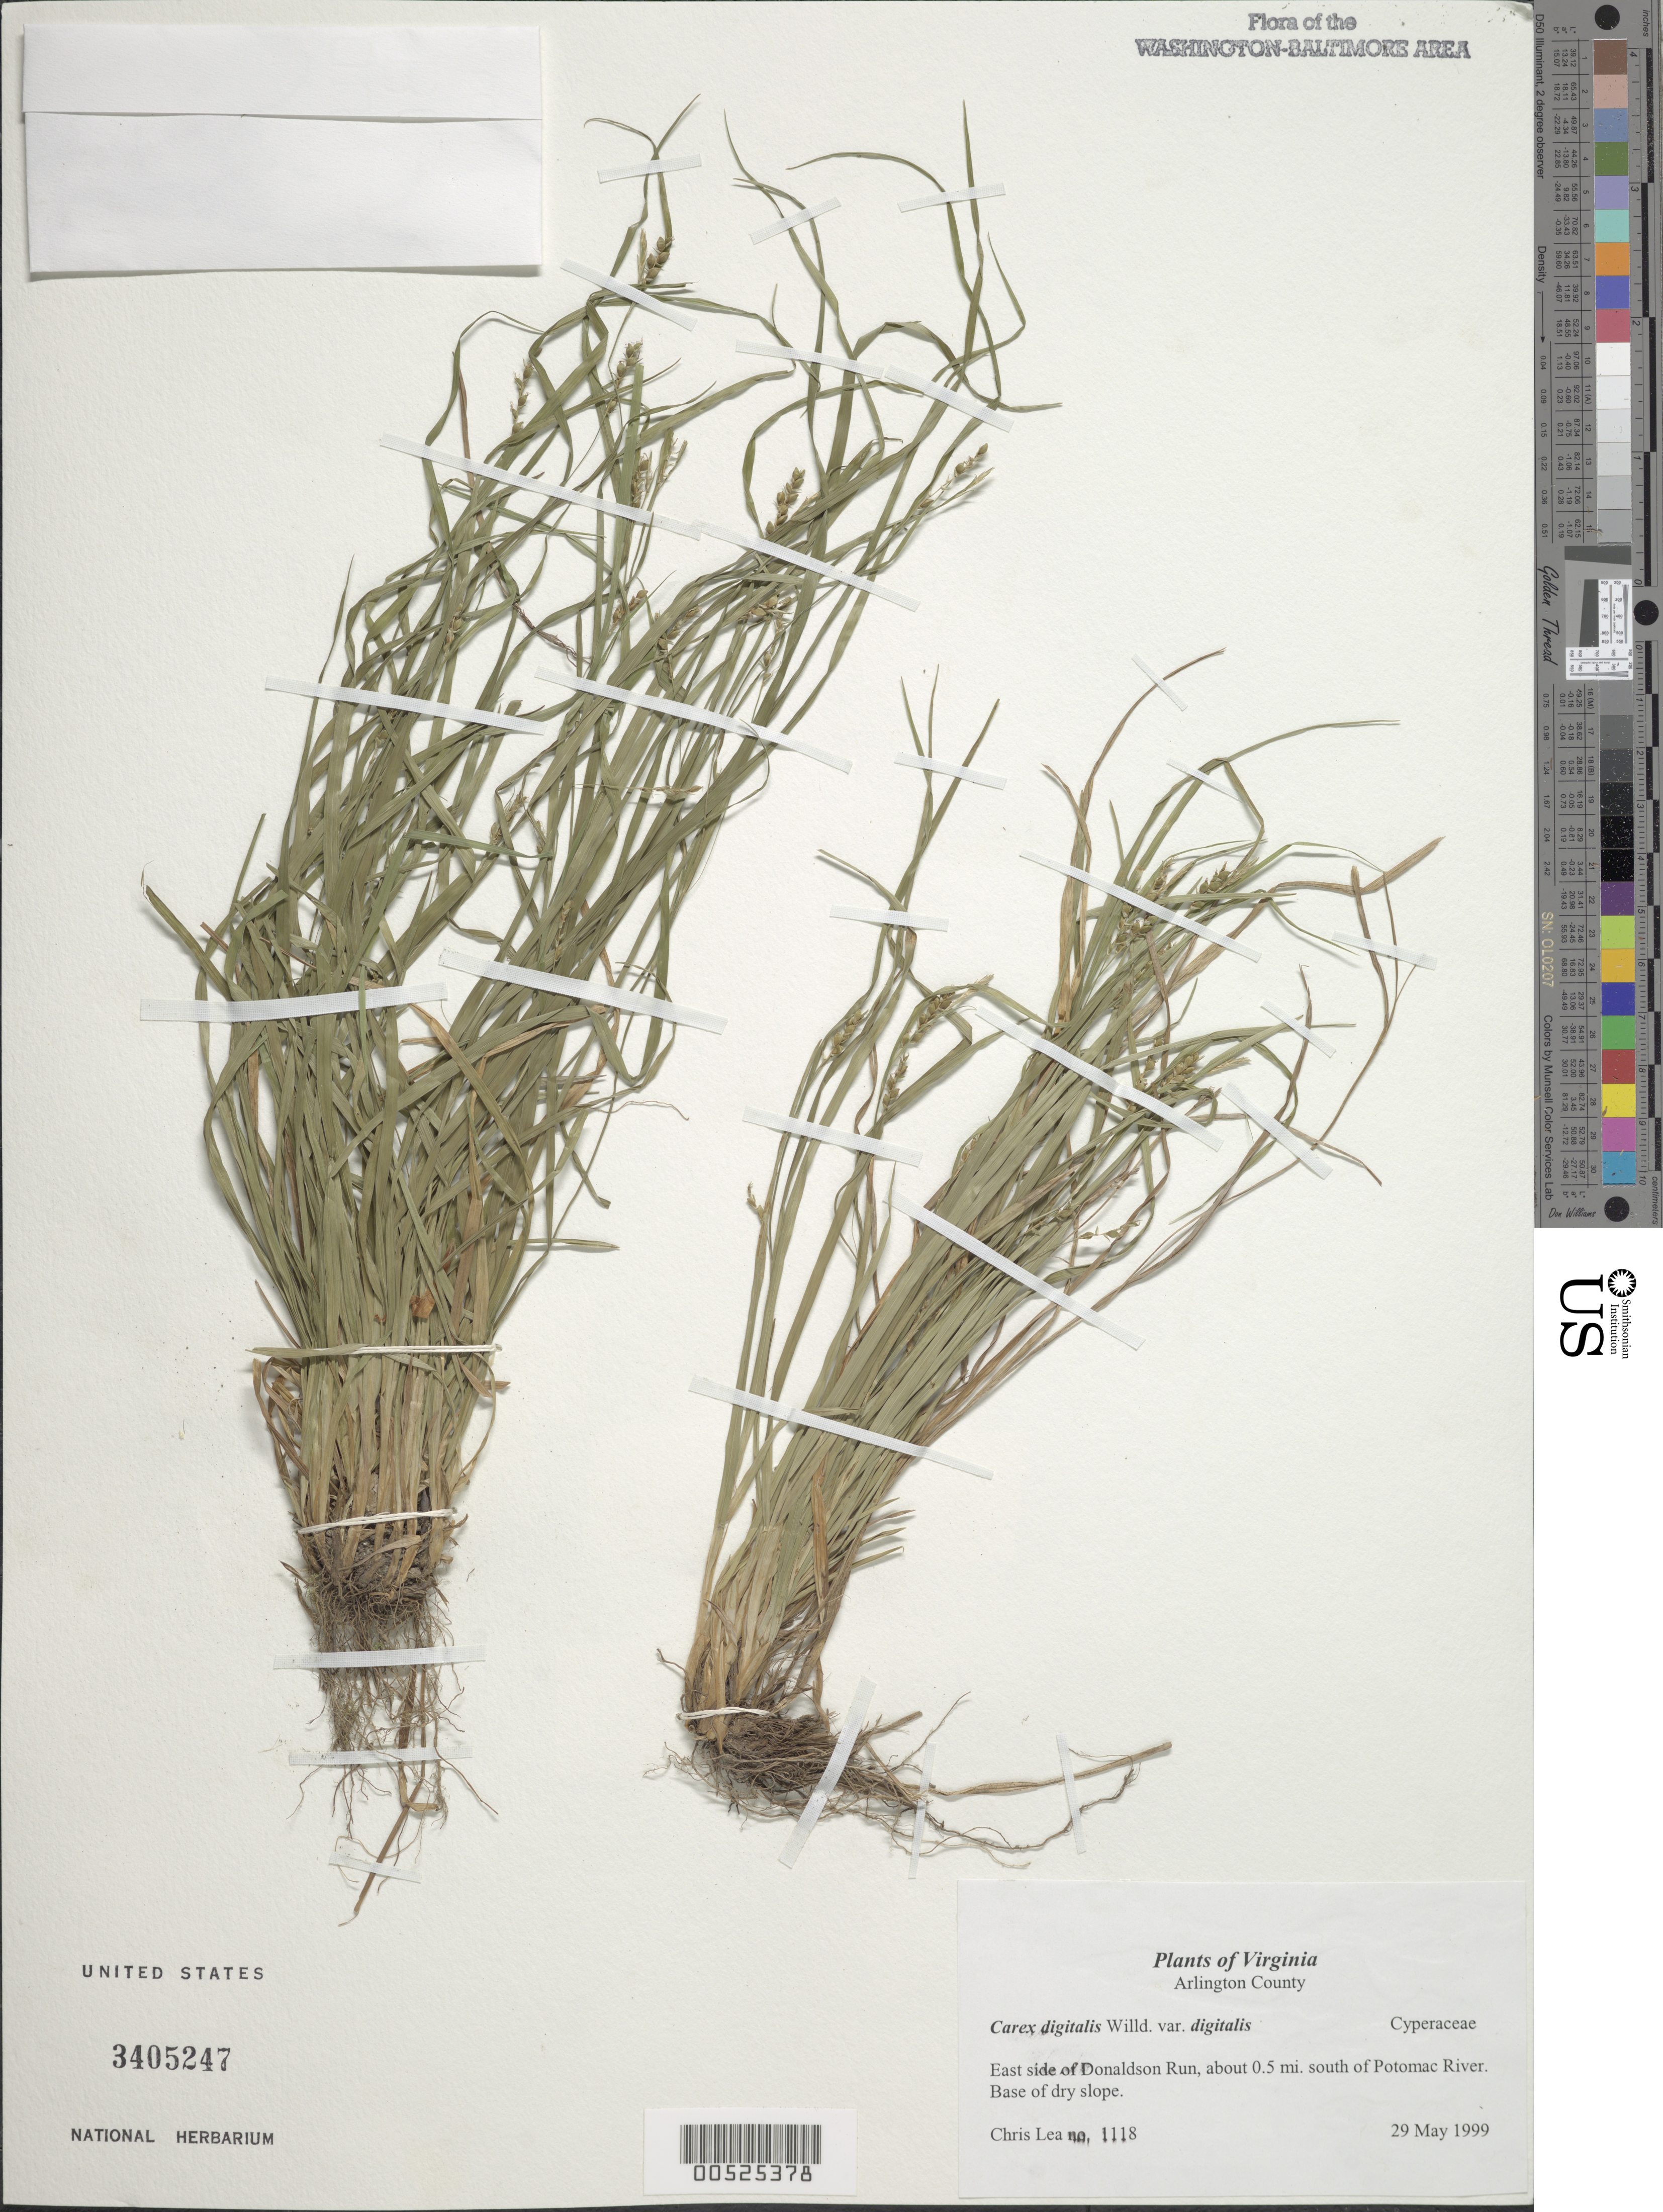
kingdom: Plantae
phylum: Tracheophyta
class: Liliopsida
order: Poales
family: Cyperaceae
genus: Carex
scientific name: Carex digitalis var. digitalis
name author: Willd.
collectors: C. Lea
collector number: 1118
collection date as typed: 29 May 1999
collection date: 1999-05-29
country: United States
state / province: Virginia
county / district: Arlington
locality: East side of Donaldson Run, about 0.5 mi. south of Potomac River.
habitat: Base of dry slope.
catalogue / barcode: US 3405247